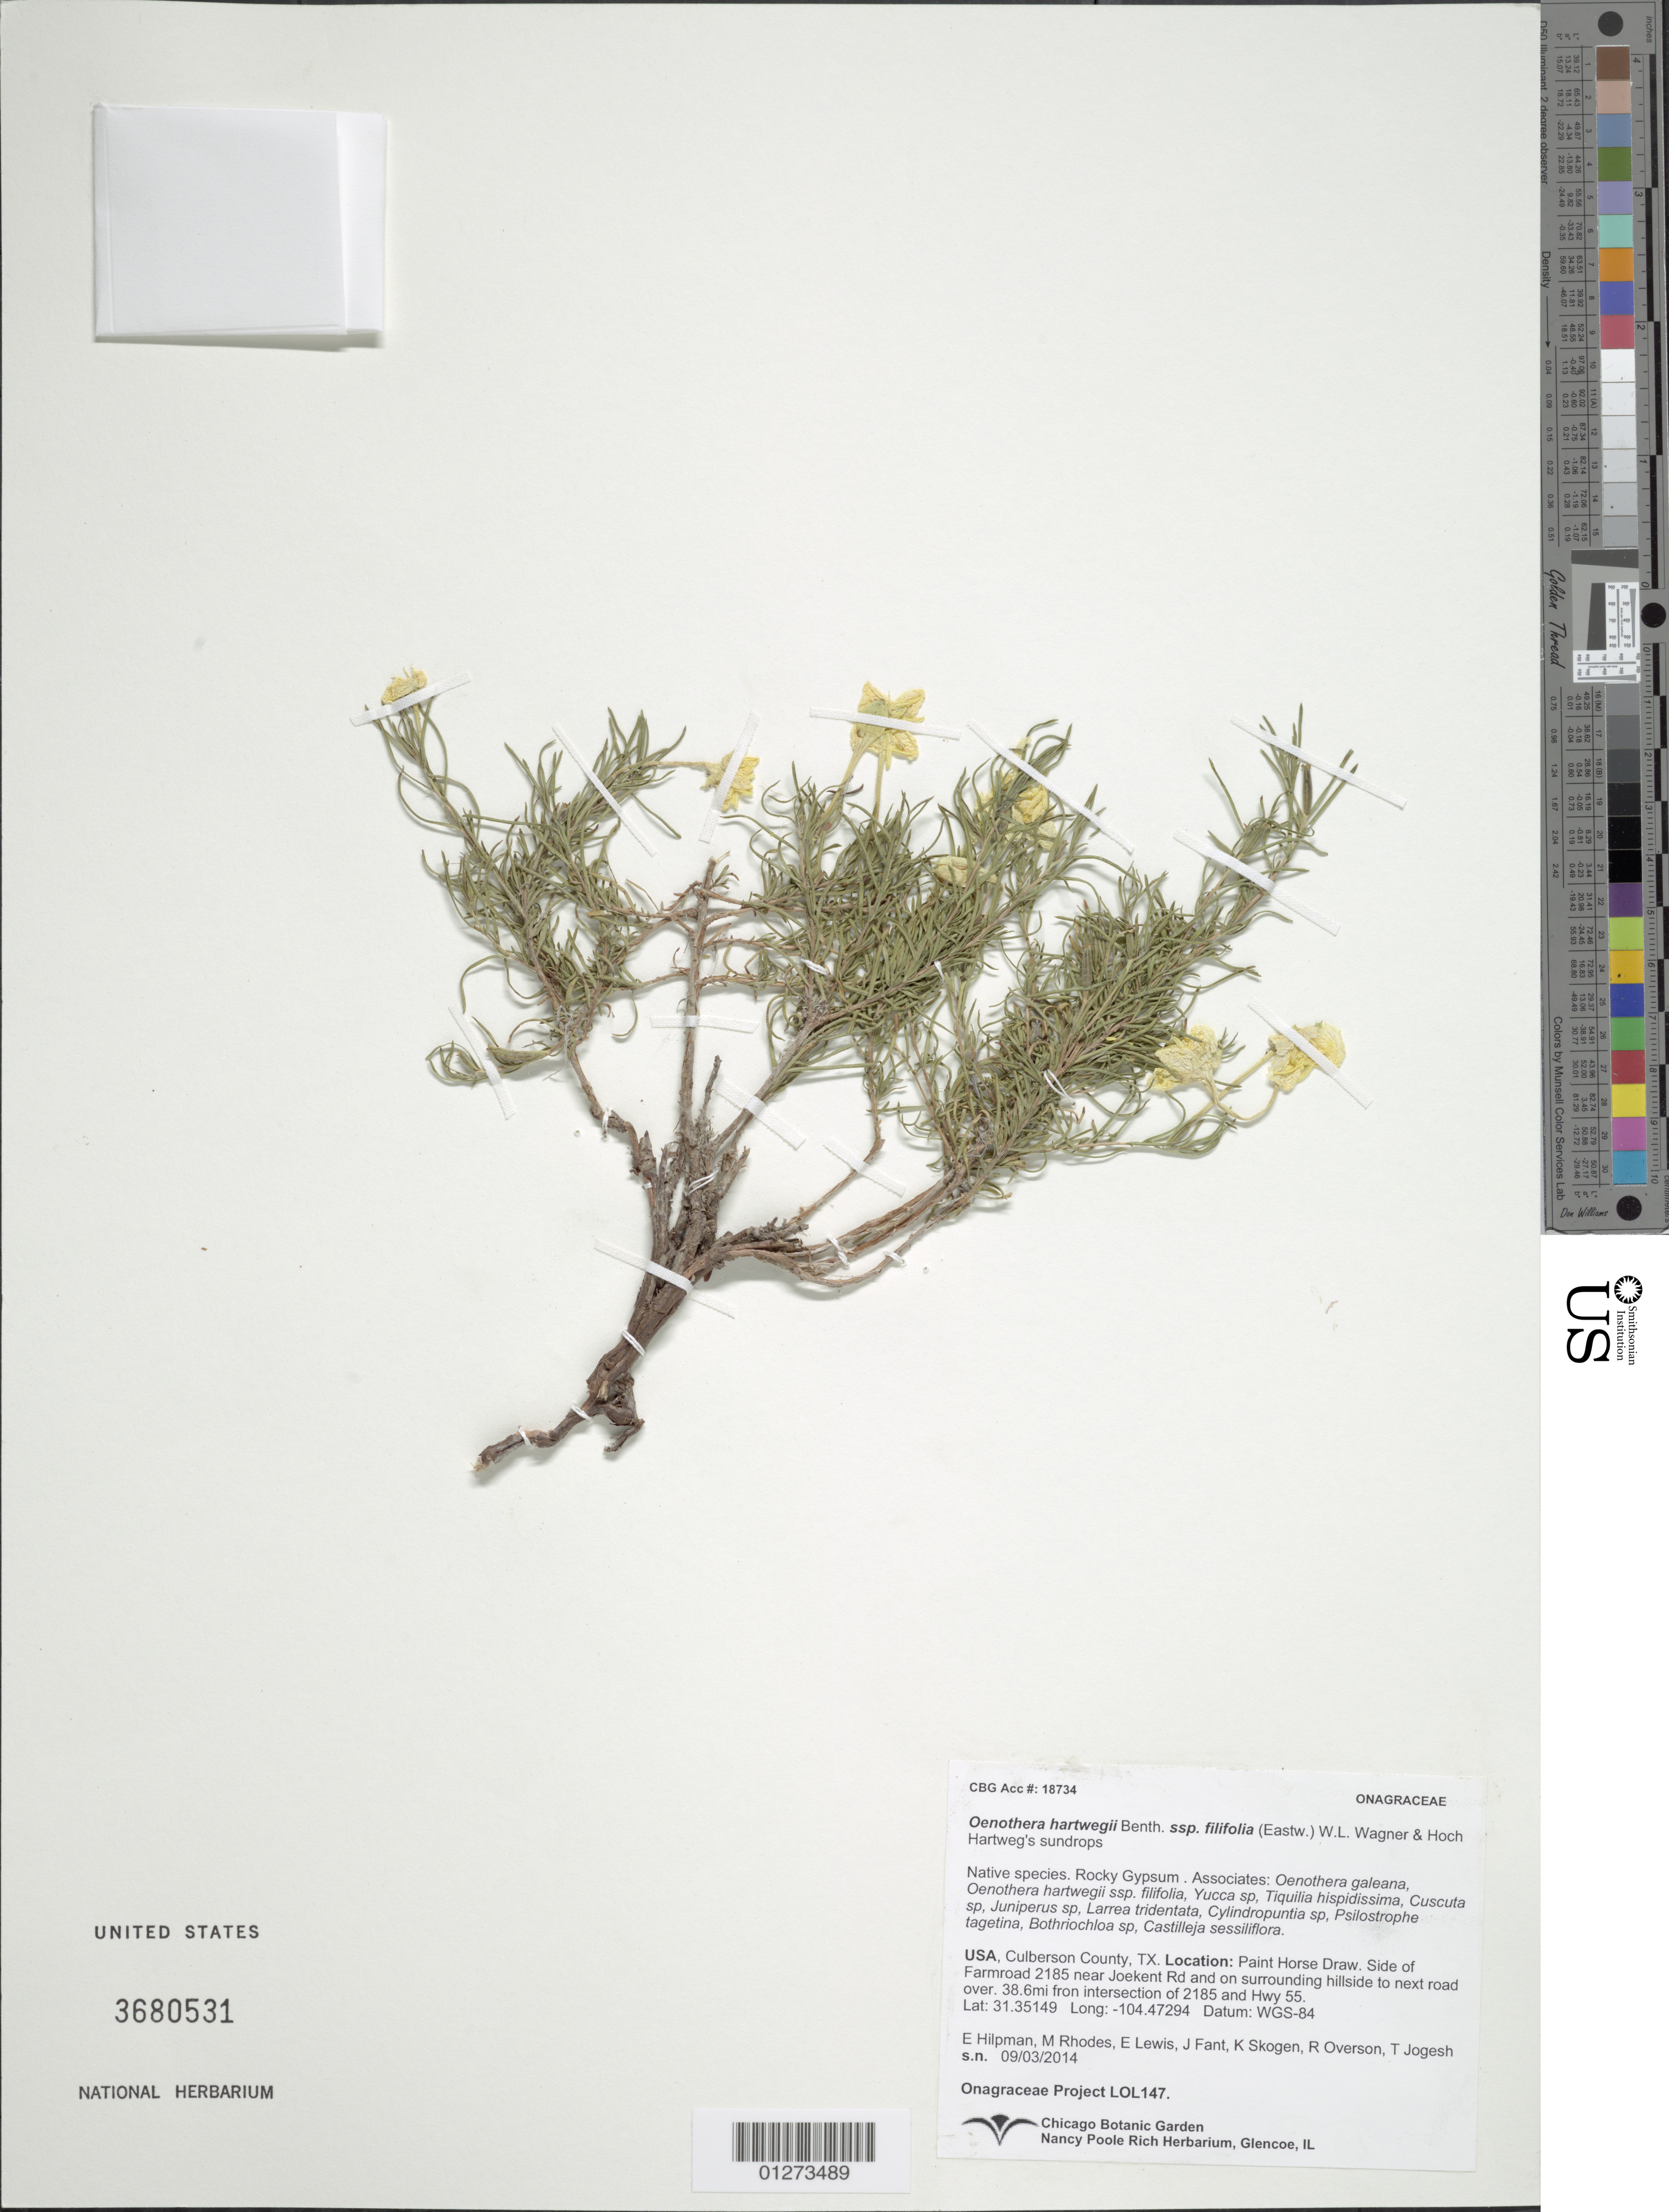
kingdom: Plantae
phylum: Tracheophyta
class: Magnoliopsida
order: Myrtales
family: Onagraceae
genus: Oenothera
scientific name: Oenothera hartwegii subsp. filifolia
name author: (Eastw.) W.L. Wagner & Hoch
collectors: Onagraceae Project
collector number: LOL 147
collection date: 2014-09-03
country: United States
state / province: Texas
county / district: Culberson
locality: Side of Farmroad 2185 near Joekent Rd and on surrounding hillside to next road over. 38.6mi from intersection of 2185 and Hwy 55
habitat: Rocky Gypsum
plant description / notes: CHIC, US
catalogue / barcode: US 3680531